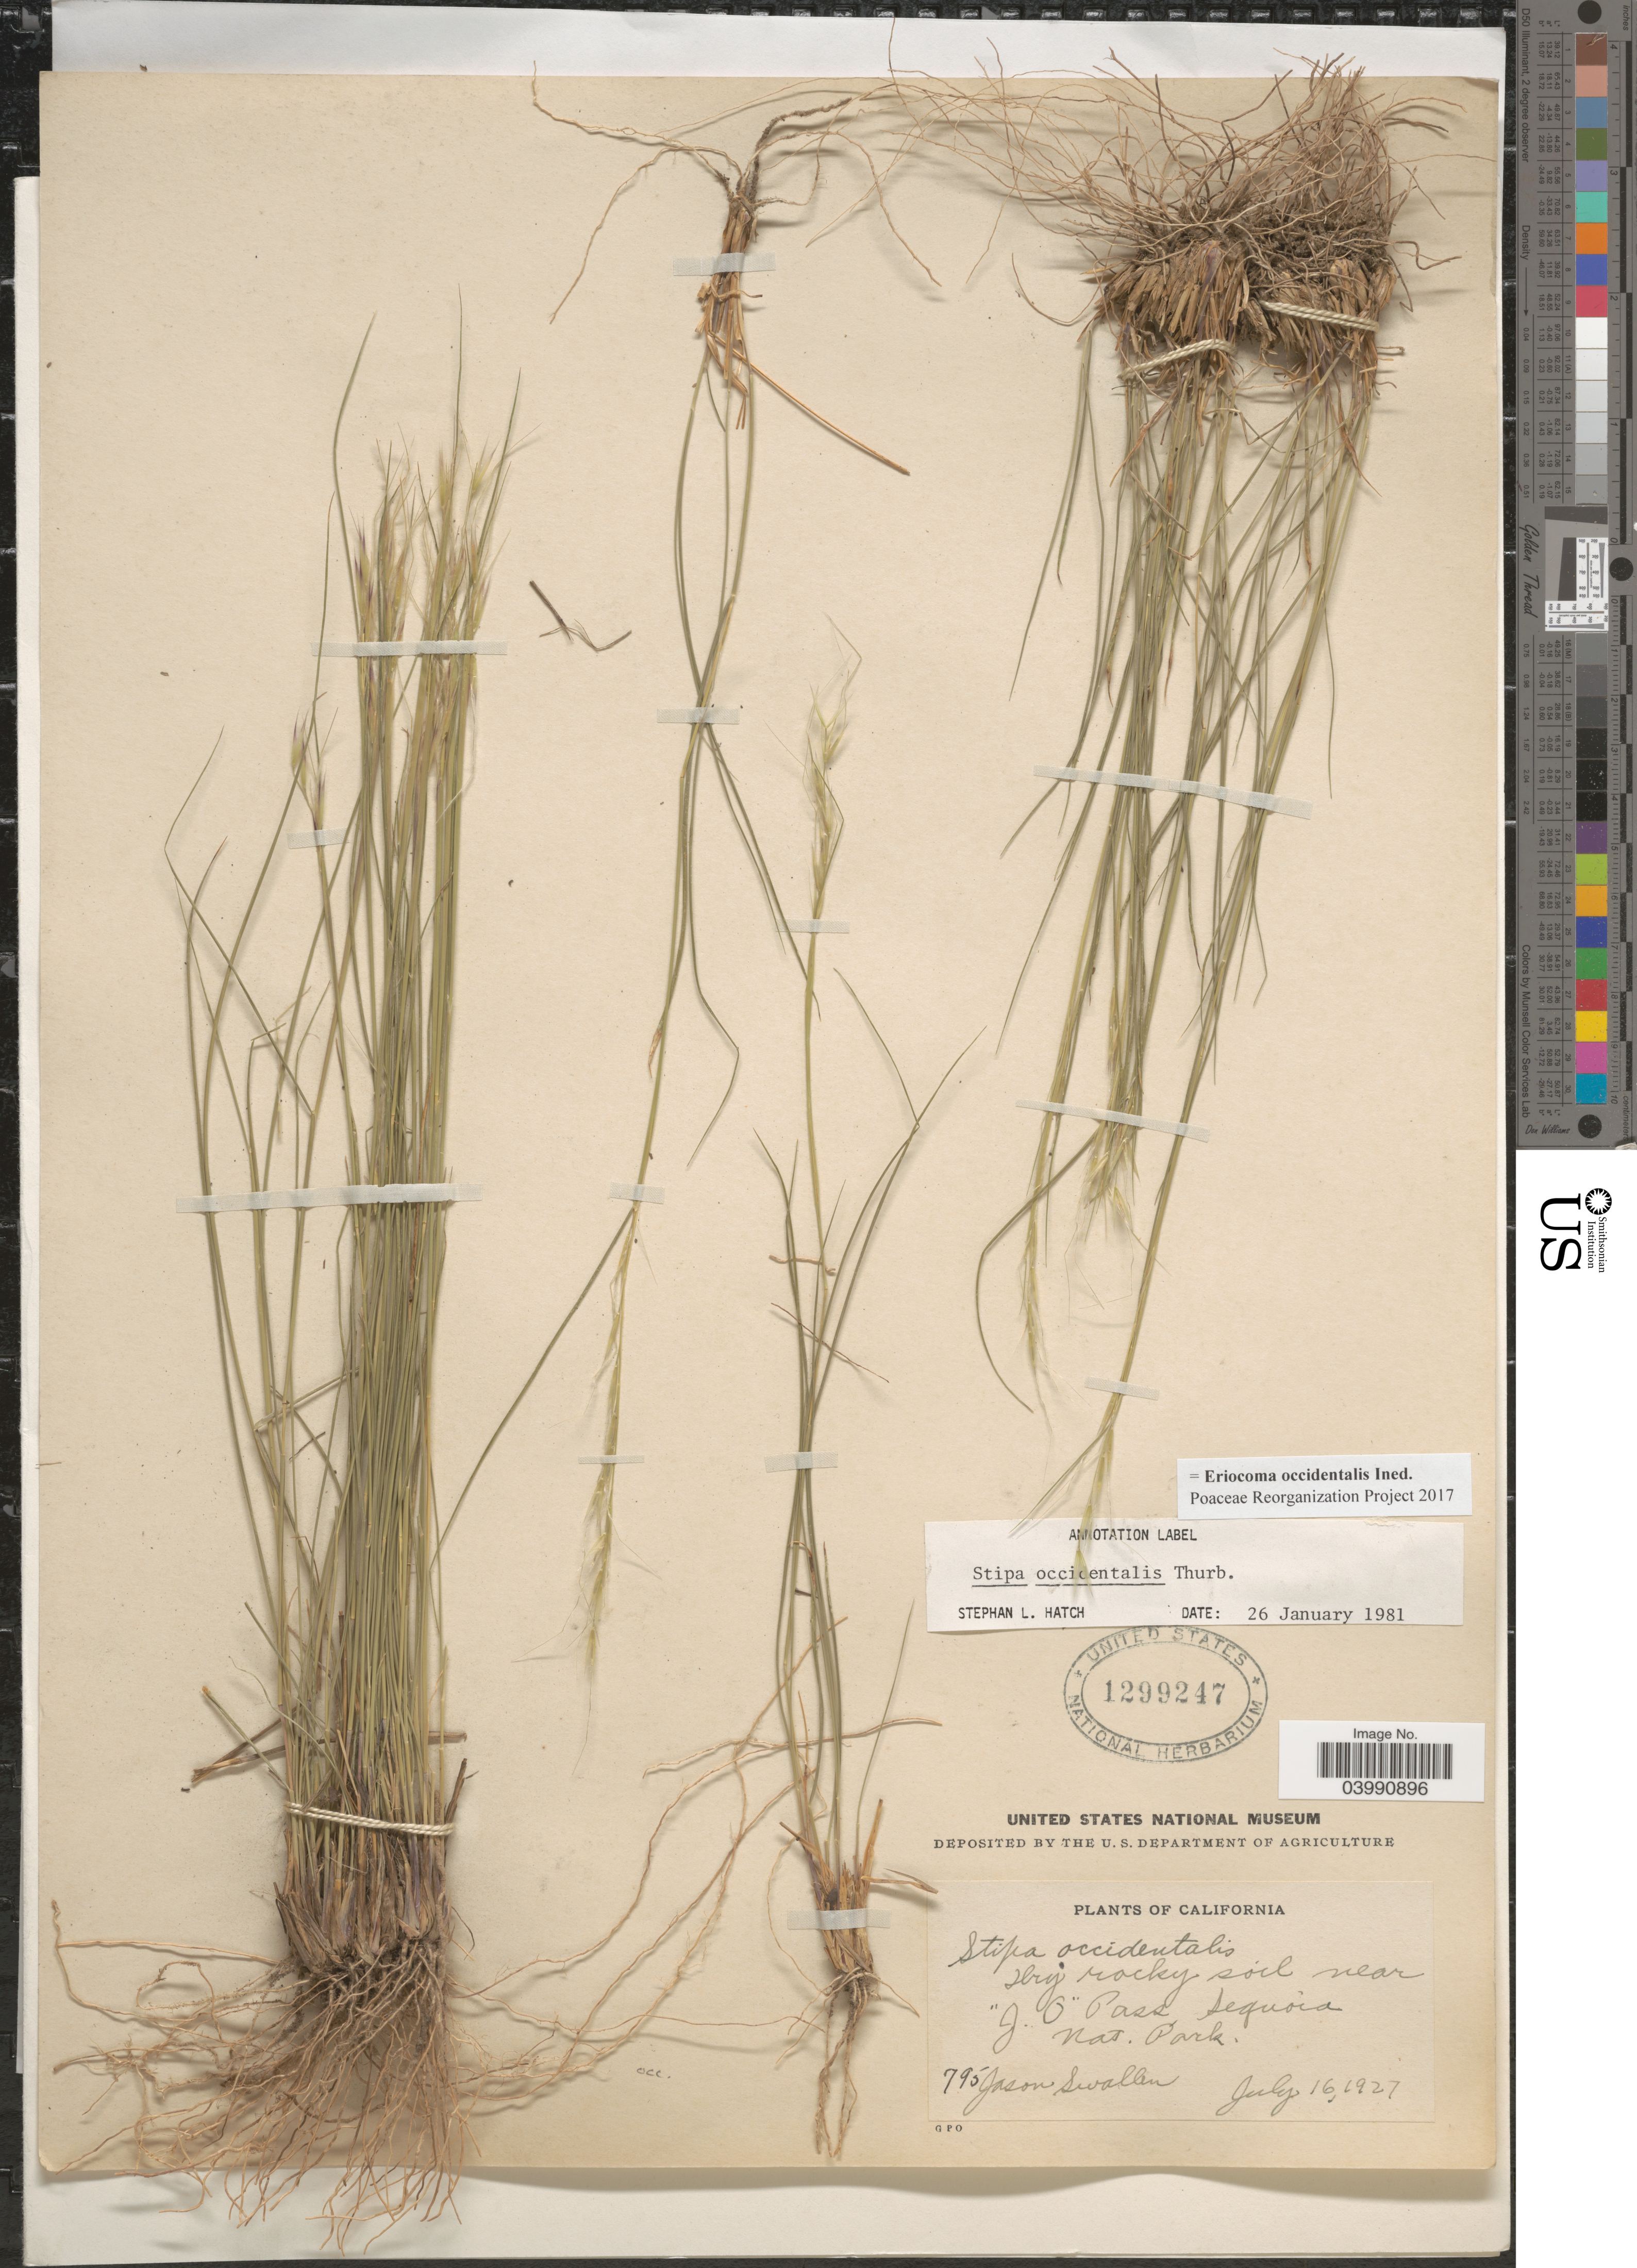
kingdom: Plantae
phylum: Tracheophyta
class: Liliopsida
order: Poales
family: Poaceae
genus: Eriocoma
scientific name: Eriocoma occidentalis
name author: (Thurb. ex S. Watson) Romasch.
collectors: J. R. Swallen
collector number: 795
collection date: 1927-07-16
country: United States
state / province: California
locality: Dry rocky soil near "J. O" Pass, Sequoia Nat. Park.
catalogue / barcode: US 1299247